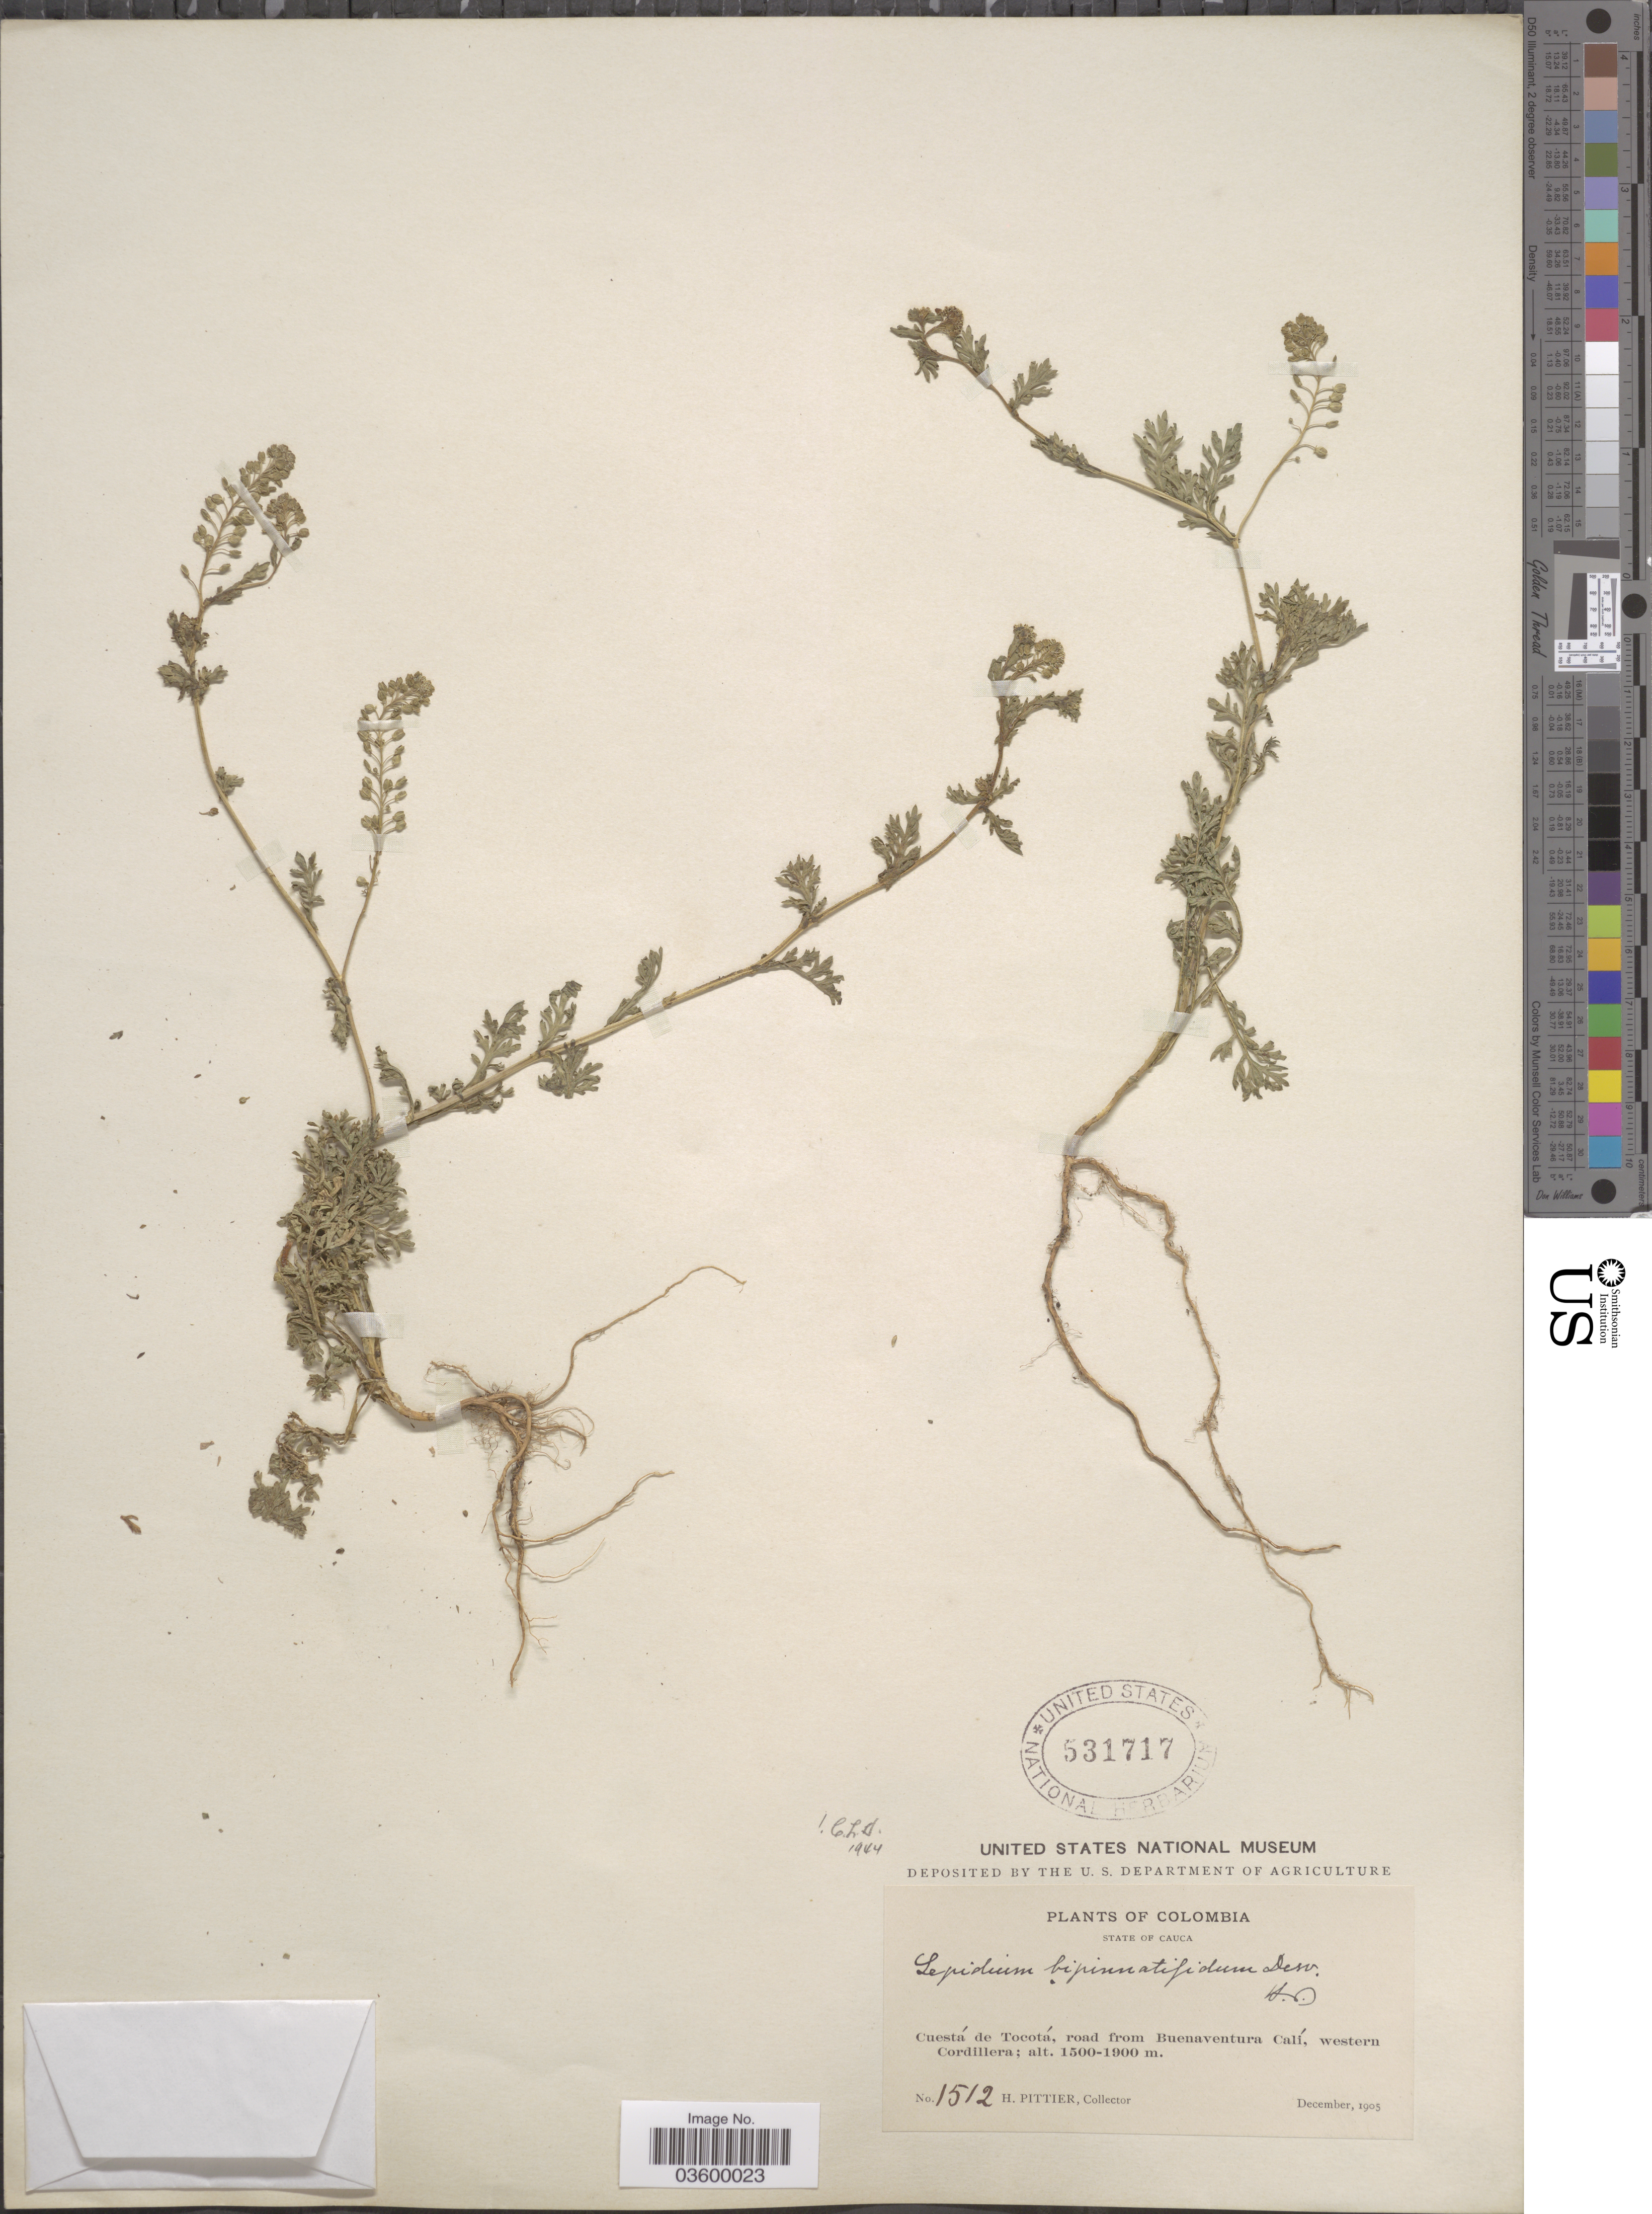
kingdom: Plantae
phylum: Tracheophyta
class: Magnoliopsida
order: Brassicales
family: Brassicaceae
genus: Lepidium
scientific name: Lepidium bipinnatifidum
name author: Desv.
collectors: H. F. Pittier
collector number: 1512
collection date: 1905-12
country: Colombia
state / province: Cauca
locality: Cuestá de Tocotá, road from Buenaventura Calí, western Cordillera.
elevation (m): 1500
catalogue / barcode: US 531717